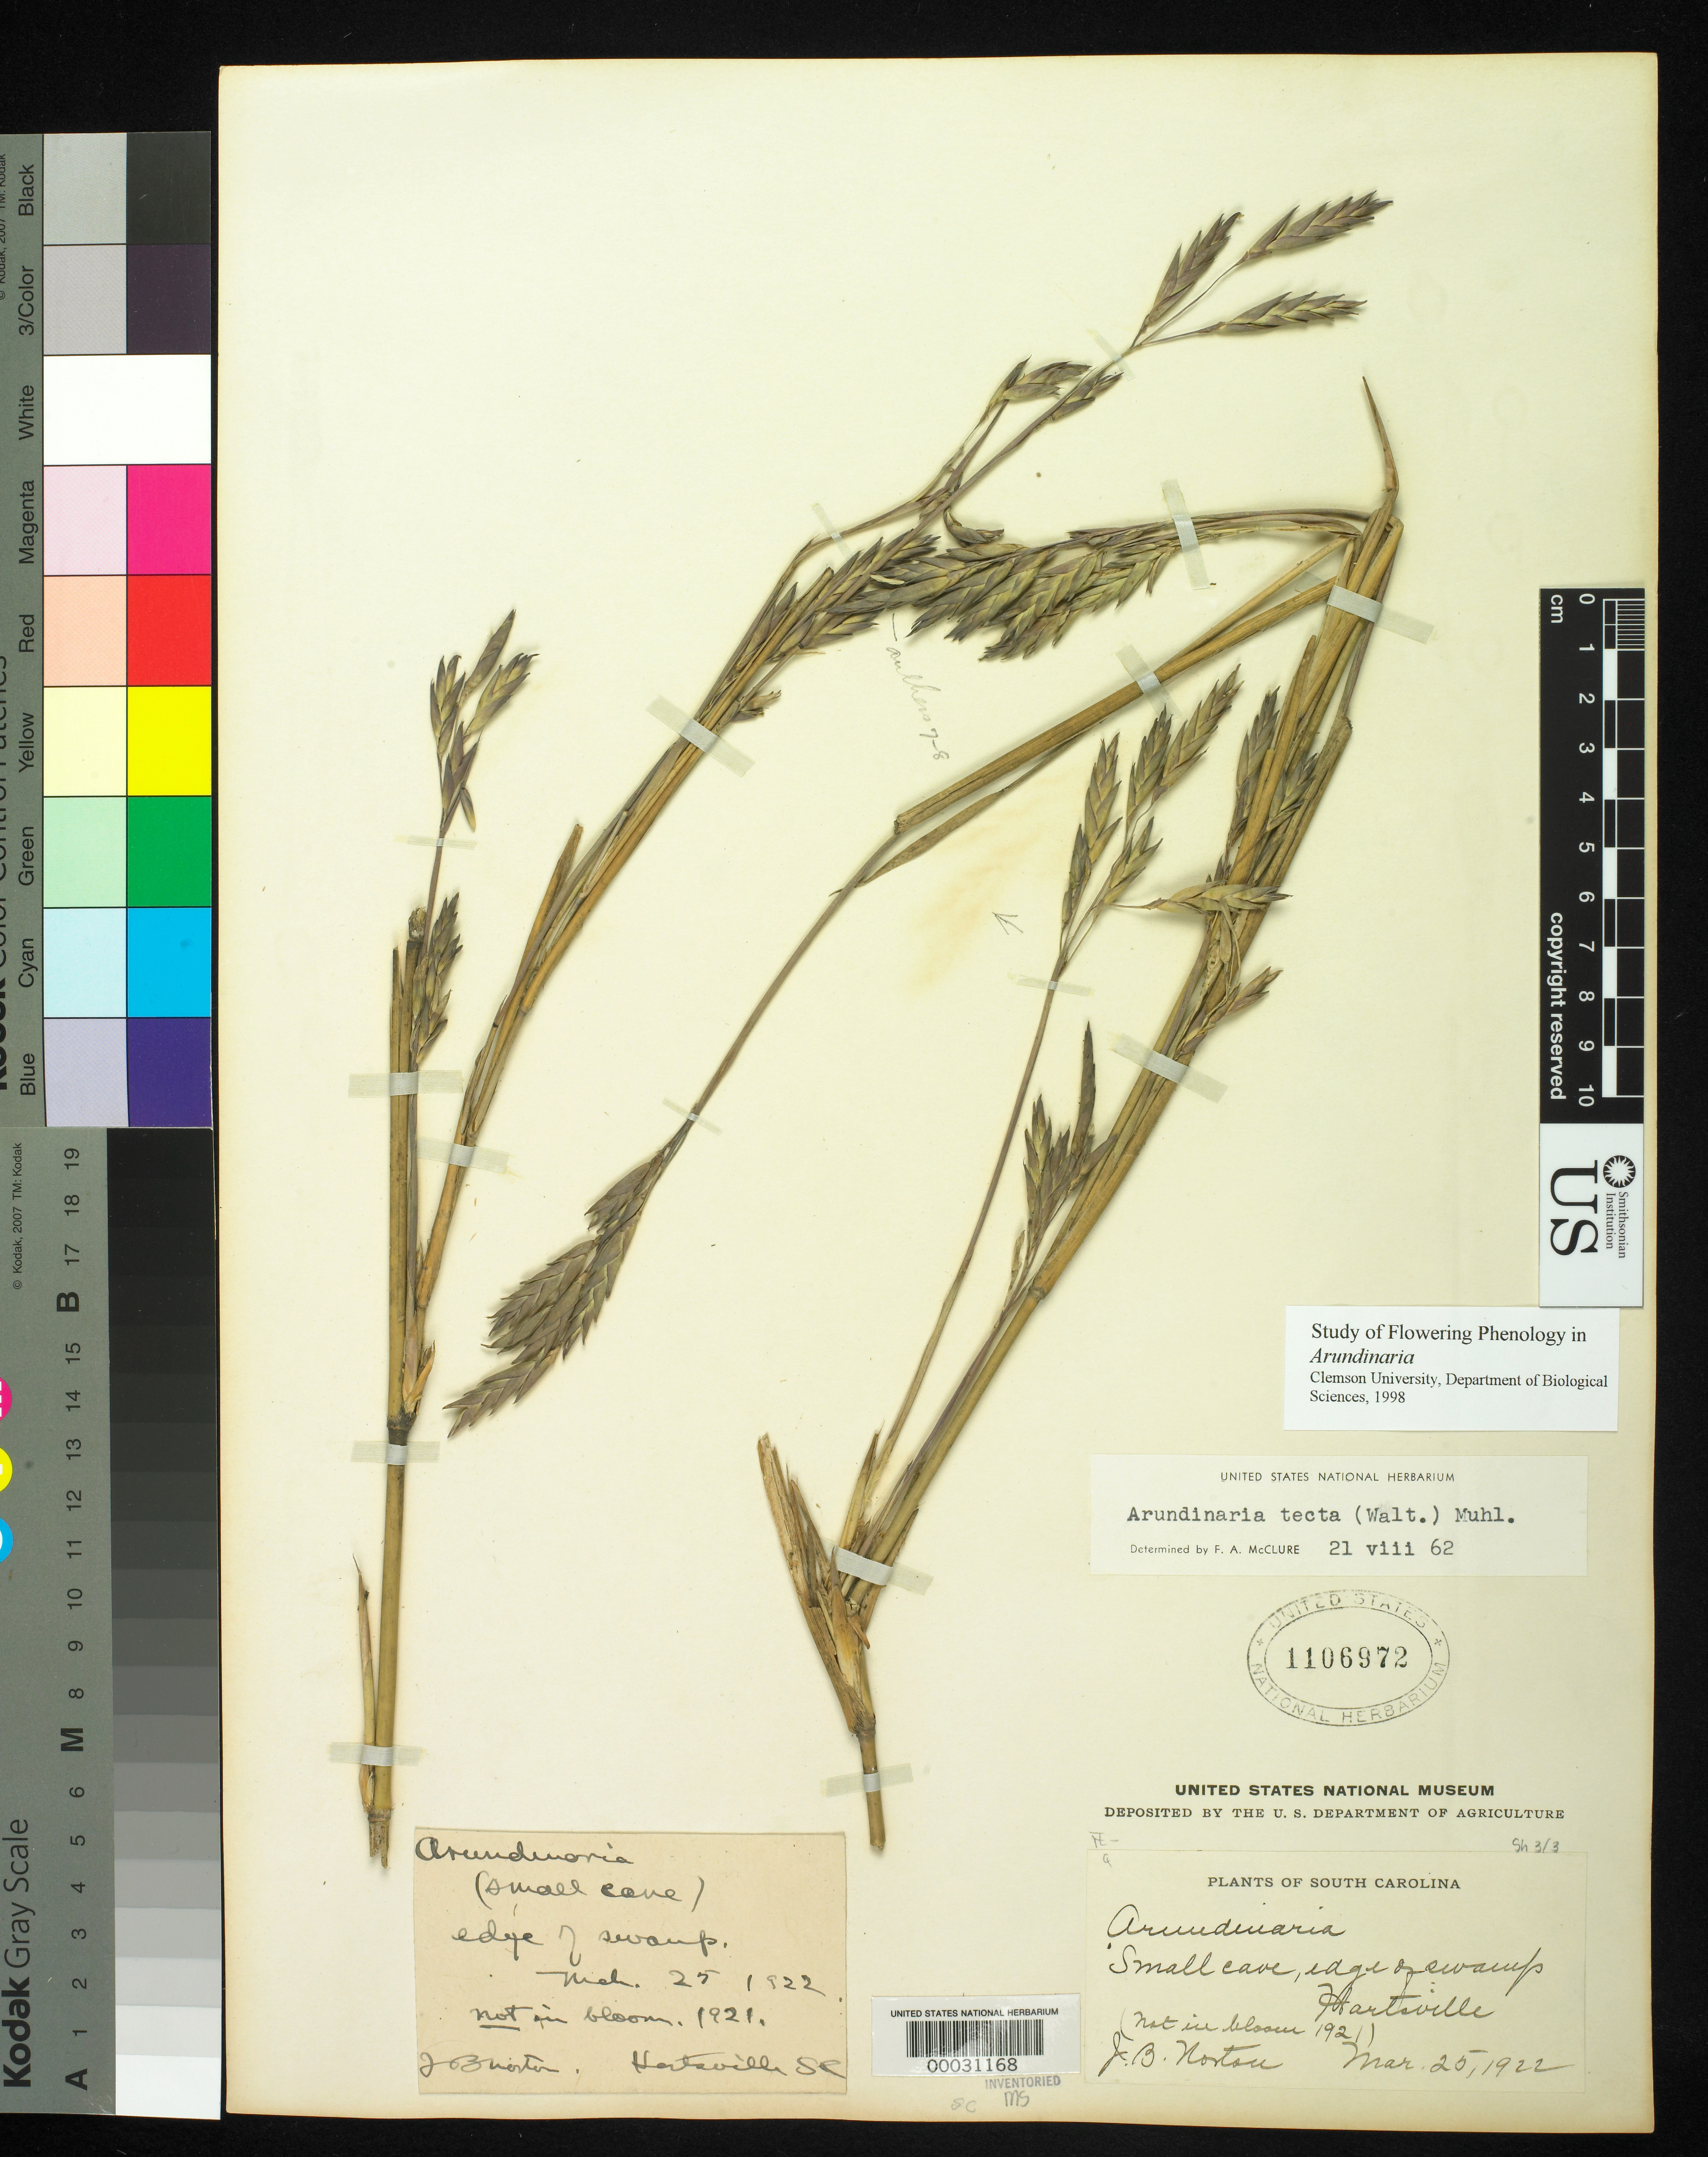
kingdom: Plantae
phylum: Tracheophyta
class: Liliopsida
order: Poales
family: Poaceae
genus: Arundinaria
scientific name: Arundinaria tecta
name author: (Walter) Muhl.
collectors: J. Norton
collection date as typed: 25 Mar 1921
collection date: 1921-03-25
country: United States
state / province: South Carolina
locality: Hartsville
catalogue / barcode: US 1106972